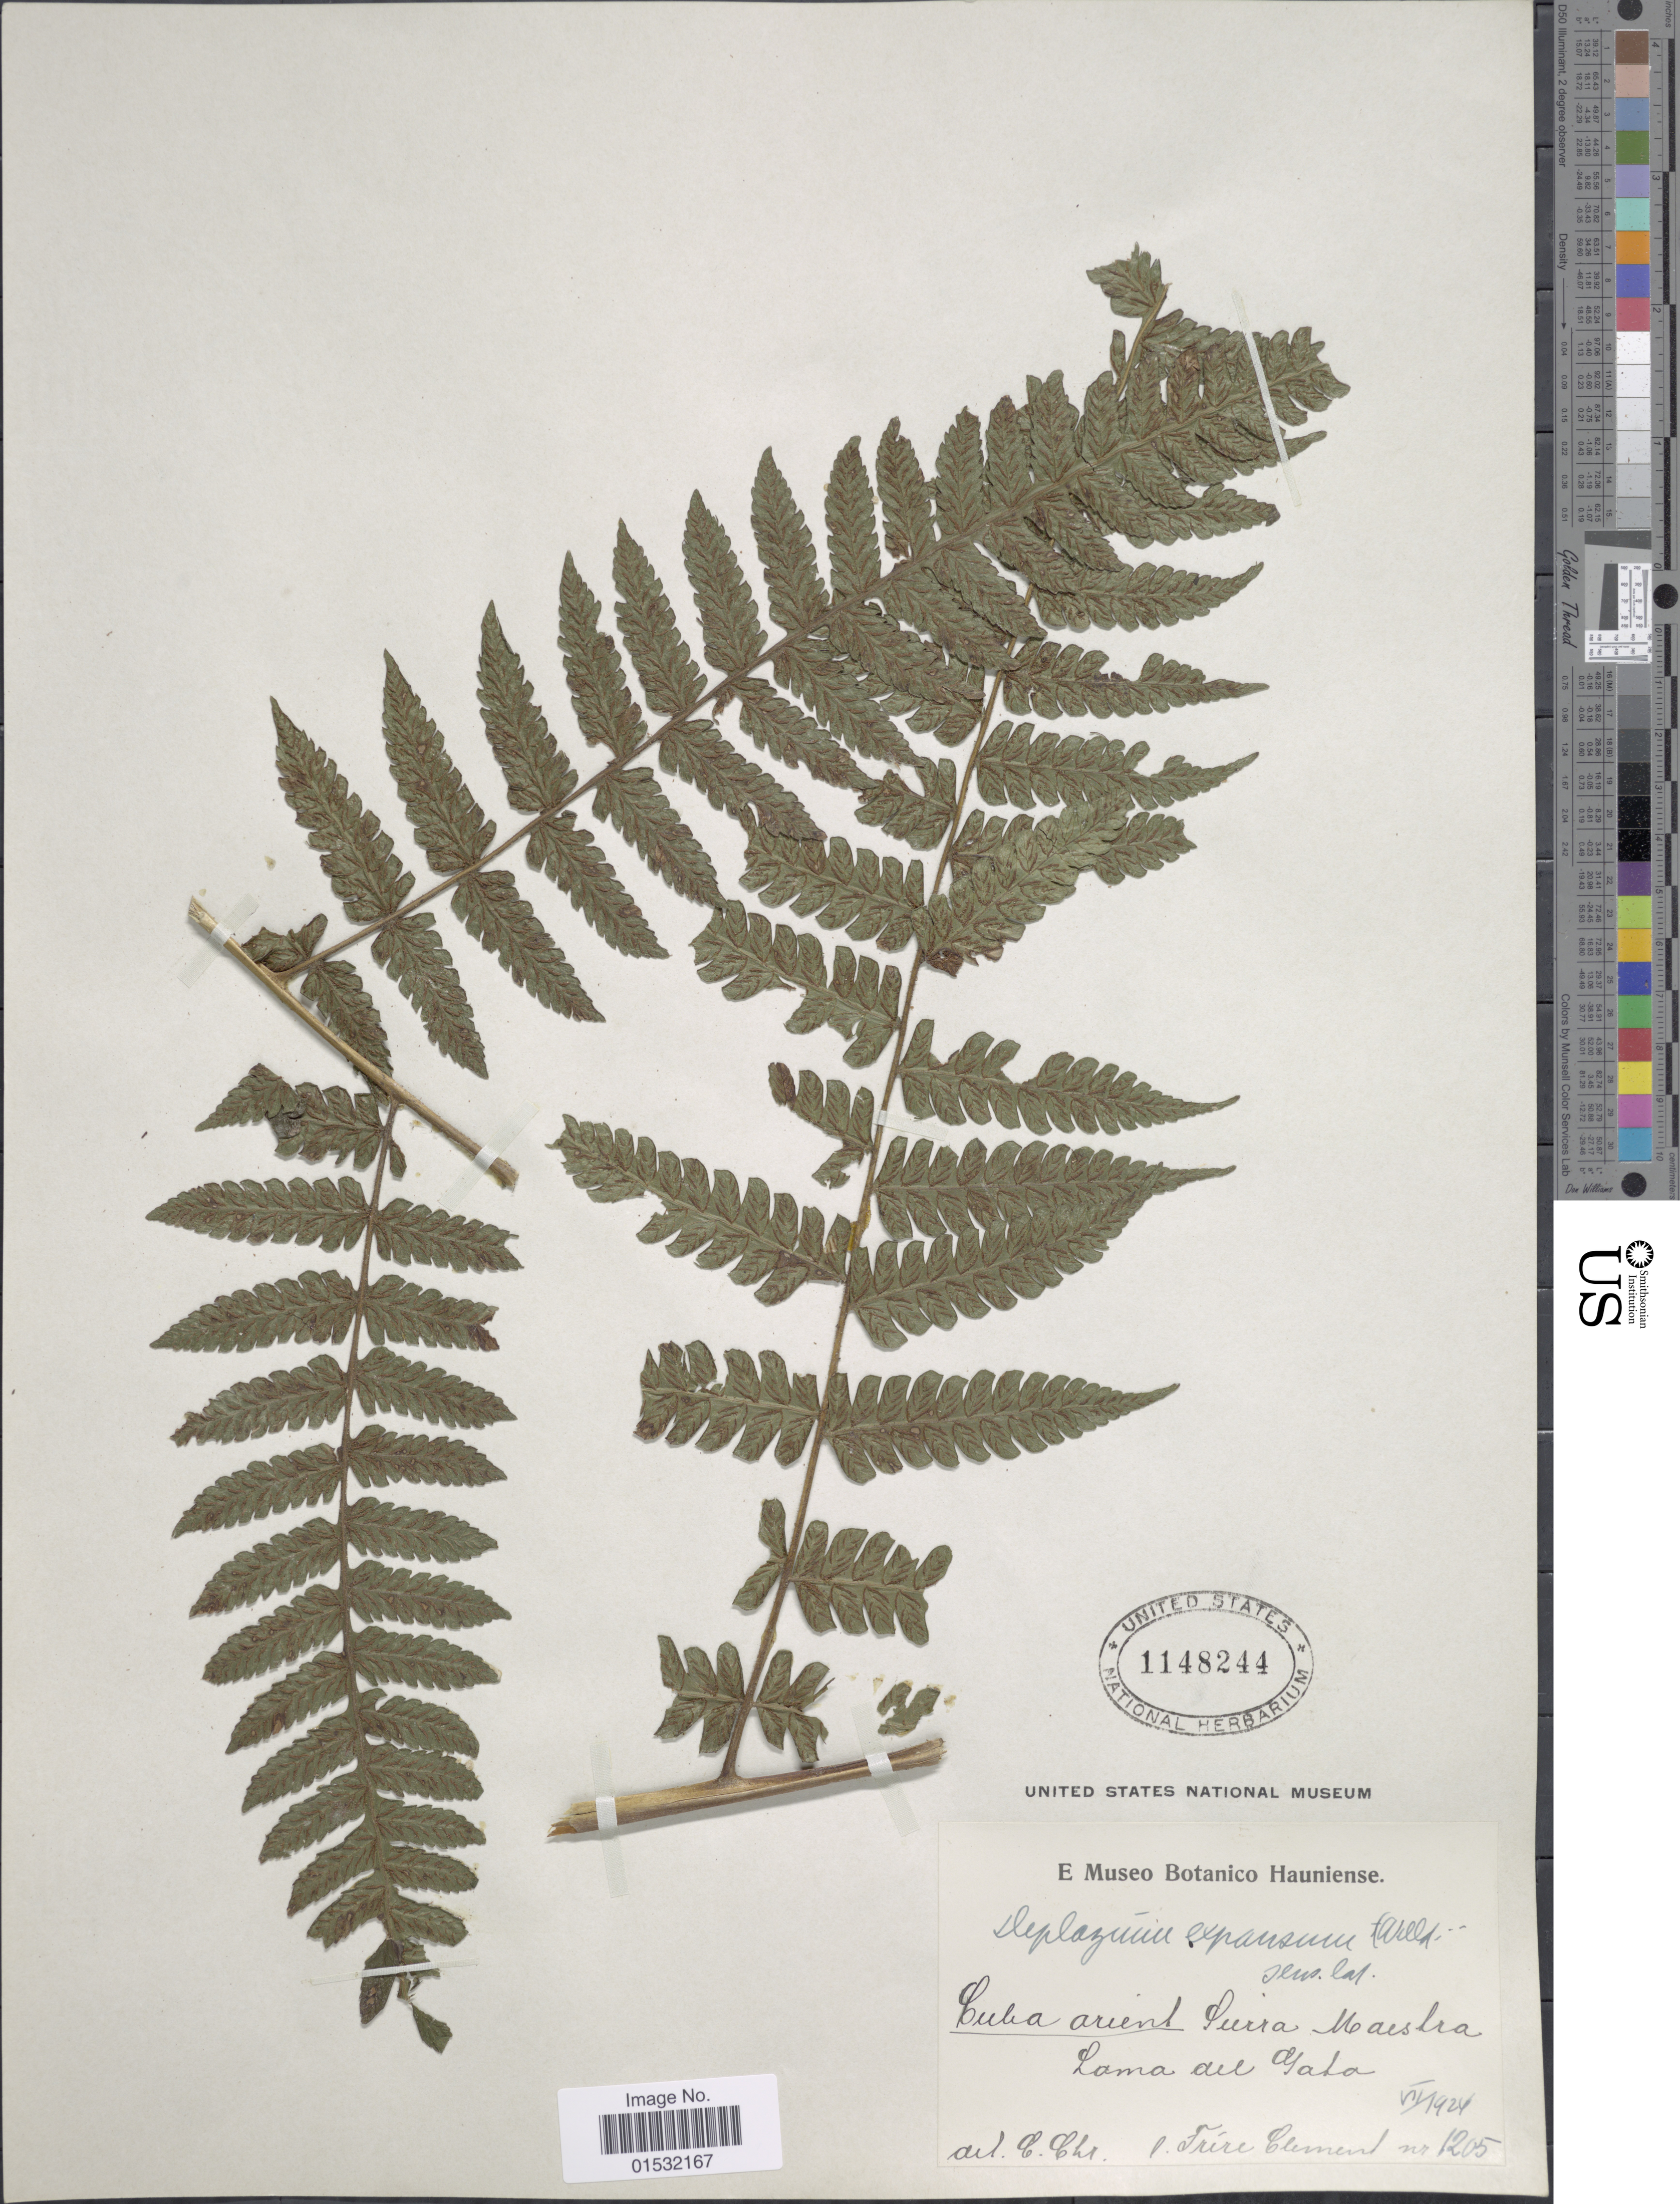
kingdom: Plantae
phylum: Tracheophyta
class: Polypodiopsida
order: Polypodiales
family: Athyriaceae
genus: Diplazium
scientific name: Diplazium fuertesii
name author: Brause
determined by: Sánchez, C.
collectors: B. Clement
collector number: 1205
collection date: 1924-06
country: Cuba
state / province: Oriente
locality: Sierra Maestra. Lama del Gato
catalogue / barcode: US 1148244